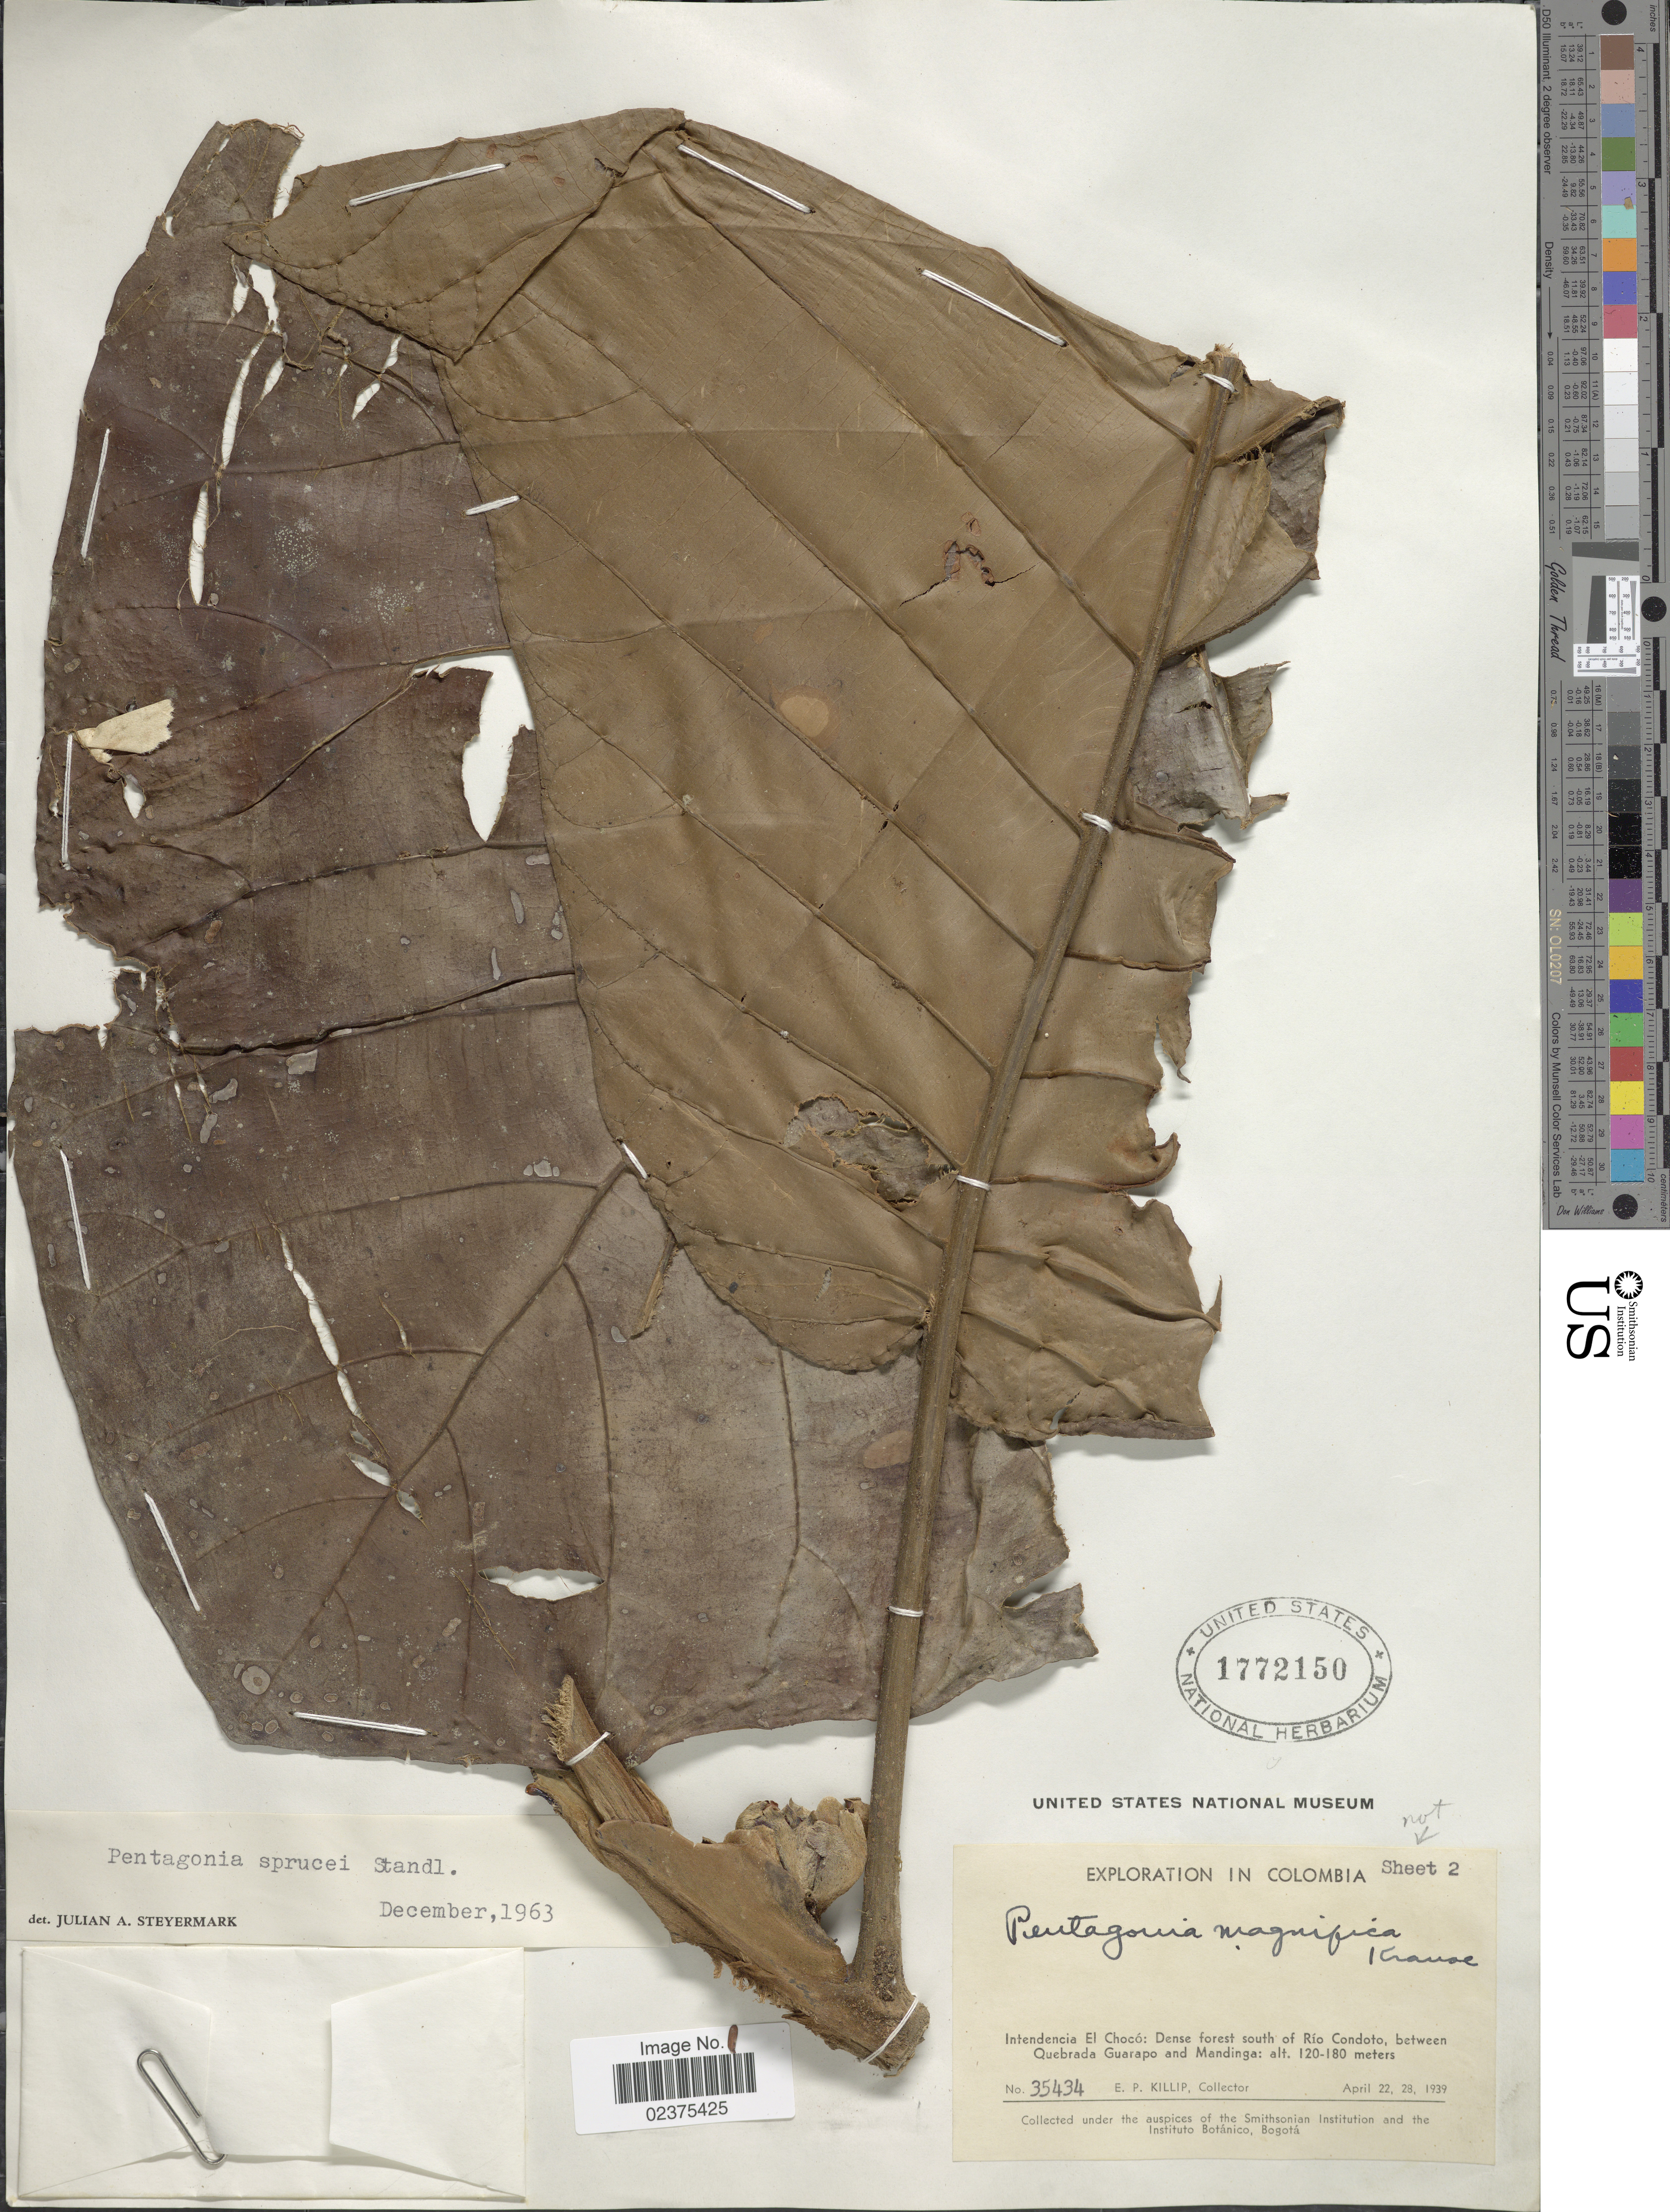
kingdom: Plantae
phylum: Tracheophyta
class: Magnoliopsida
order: Gentianales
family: Rubiaceae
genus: Pentagonia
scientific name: Pentagonia sprucei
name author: Standl.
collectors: E. P. Killip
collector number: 35434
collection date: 1939-04-22/1939-04-28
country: Colombia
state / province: Chocó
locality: Intendencia El Choco: Dense forest south of Rio Condoto, between Quebrada Guarapo and Mandinga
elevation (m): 120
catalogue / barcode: US 1772150